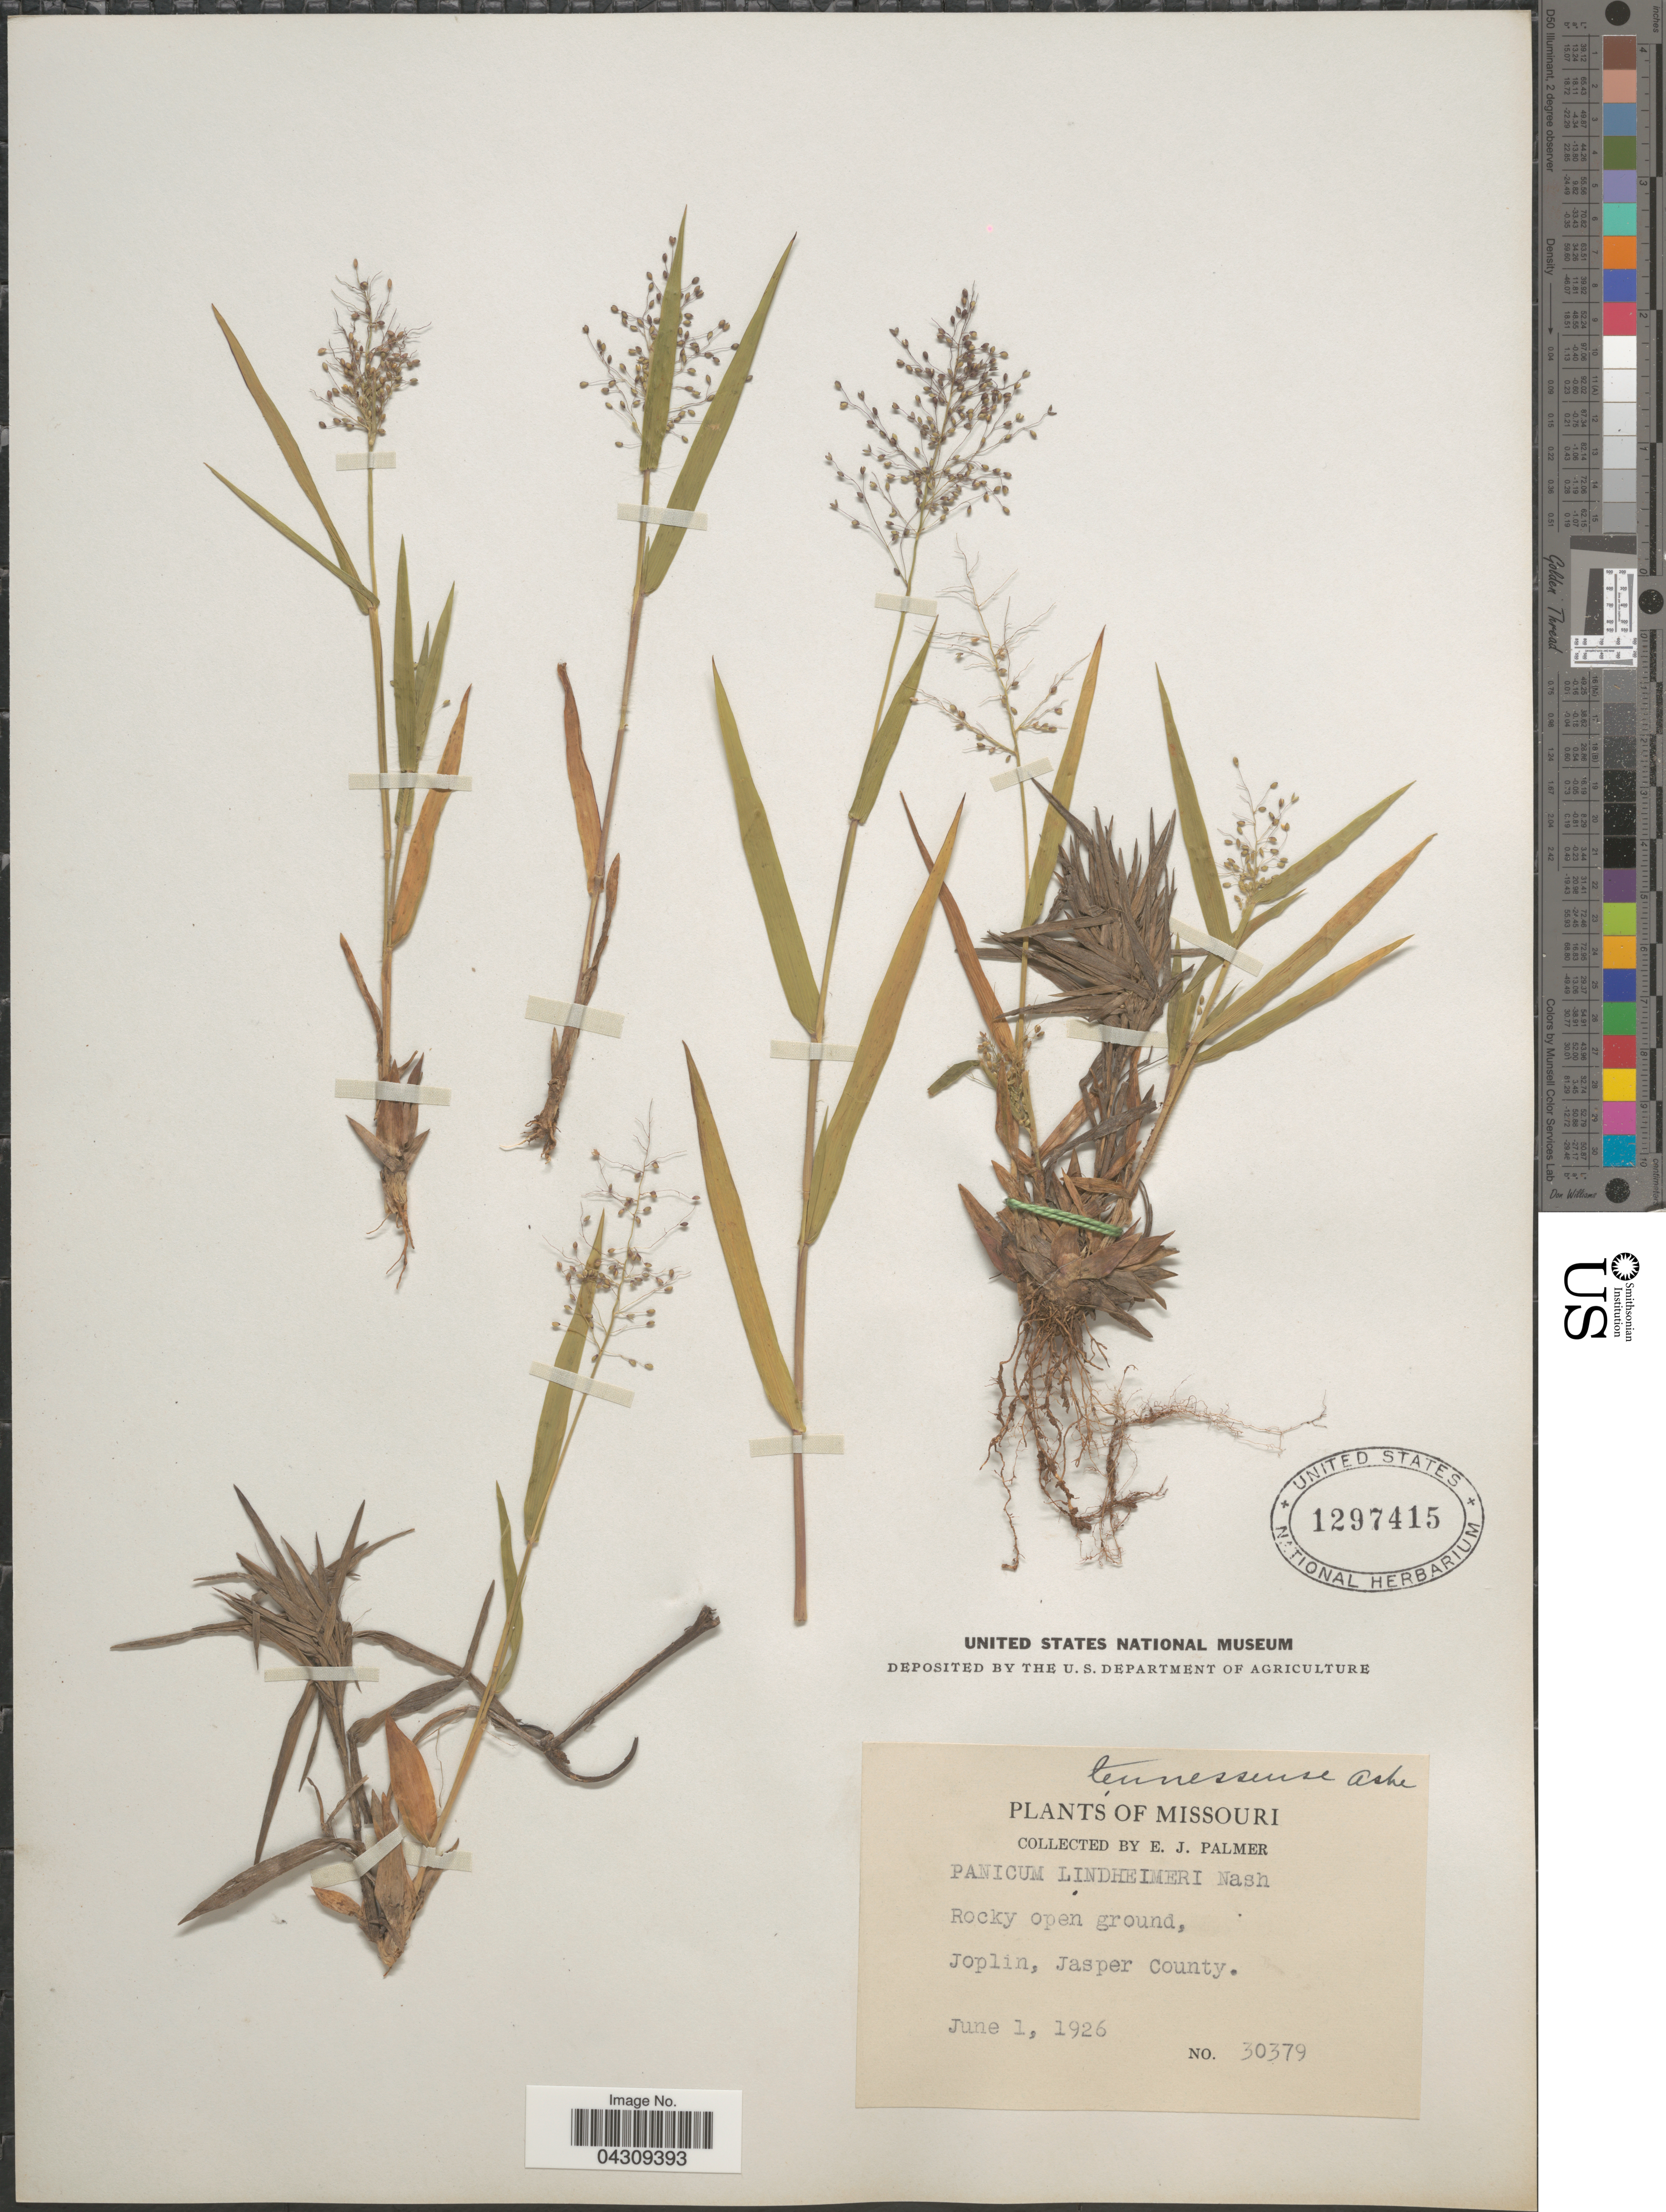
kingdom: Plantae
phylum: Tracheophyta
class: Liliopsida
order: Poales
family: Poaceae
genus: Dichanthelium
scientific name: Dichanthelium acuminatum var. acuminatum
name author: (Sw.) Gould & C.A. Clark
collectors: E. J. Palmer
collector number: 30379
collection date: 1926-06-01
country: United States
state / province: Missouri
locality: Rocky open ground, Joplin, Jasper County.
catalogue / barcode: US 1297415